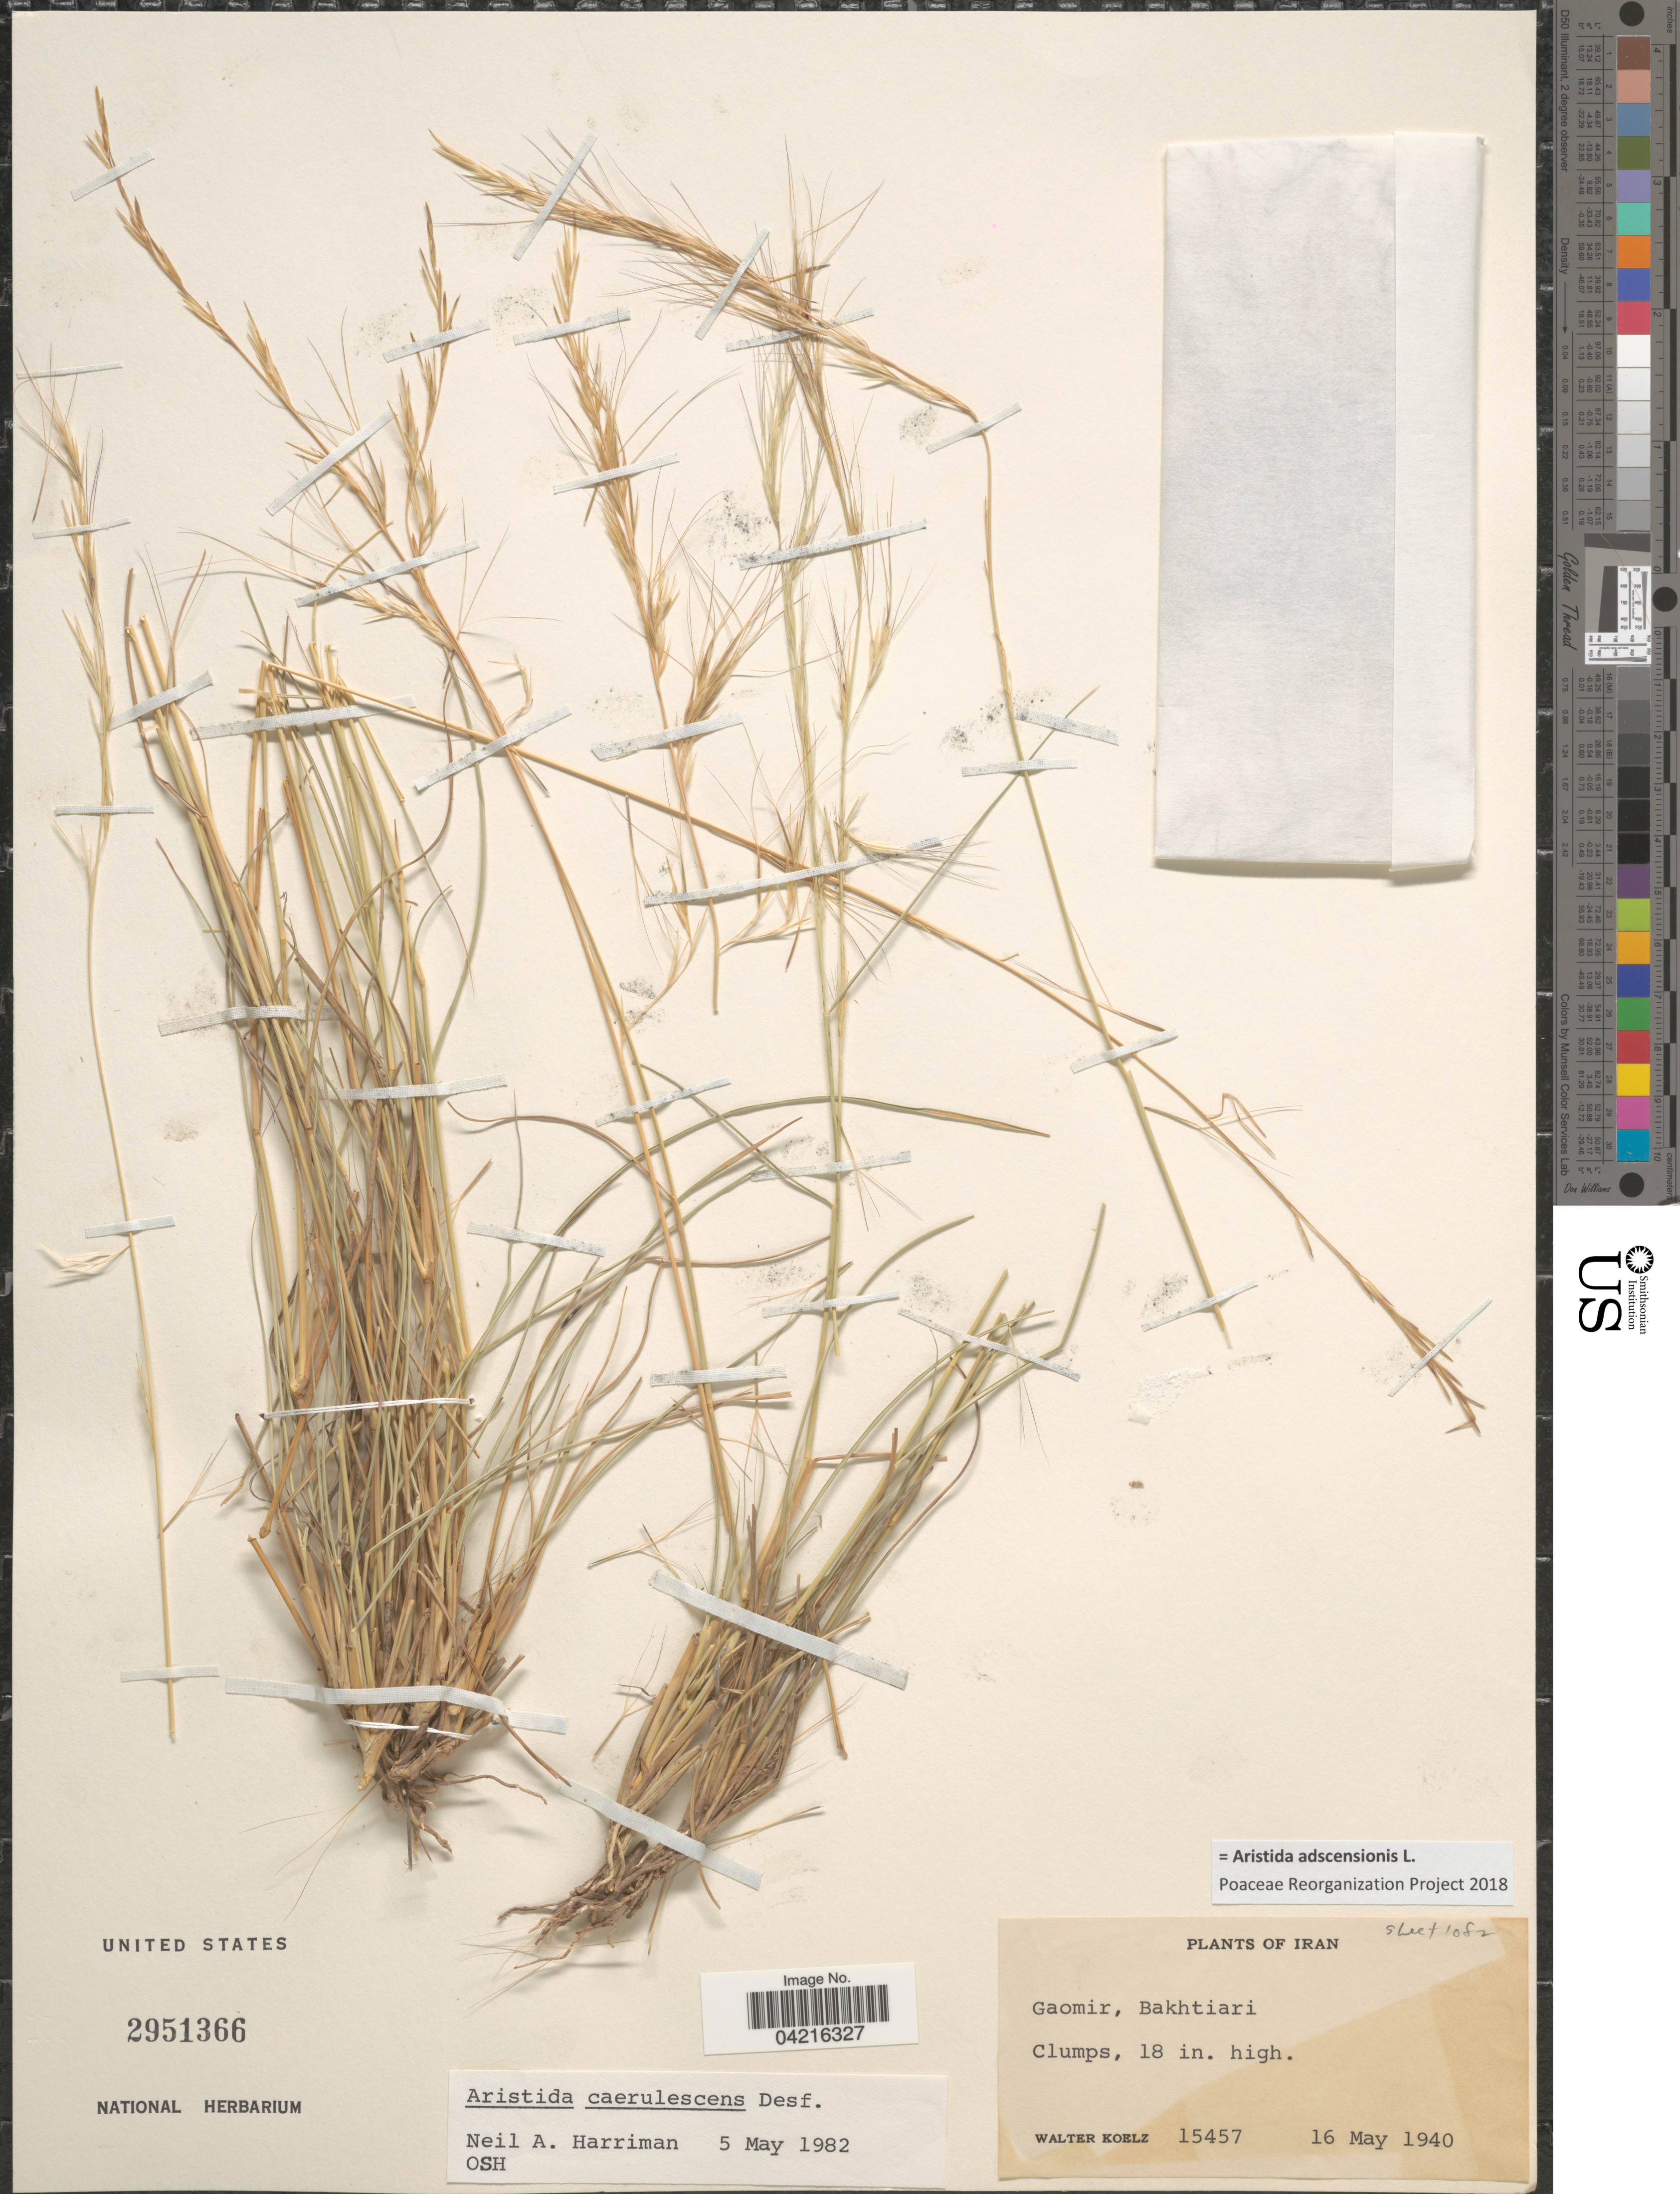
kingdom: Plantae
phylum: Tracheophyta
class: Liliopsida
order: Poales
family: Poaceae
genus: Aristida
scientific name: Aristida adscensionis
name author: L.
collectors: W. N. Koelz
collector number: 15457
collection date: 1940-05-16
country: Iran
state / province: Chahar Mahaal and Bakhtiari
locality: Gaomir, Bakhtiari.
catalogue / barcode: US 2951366